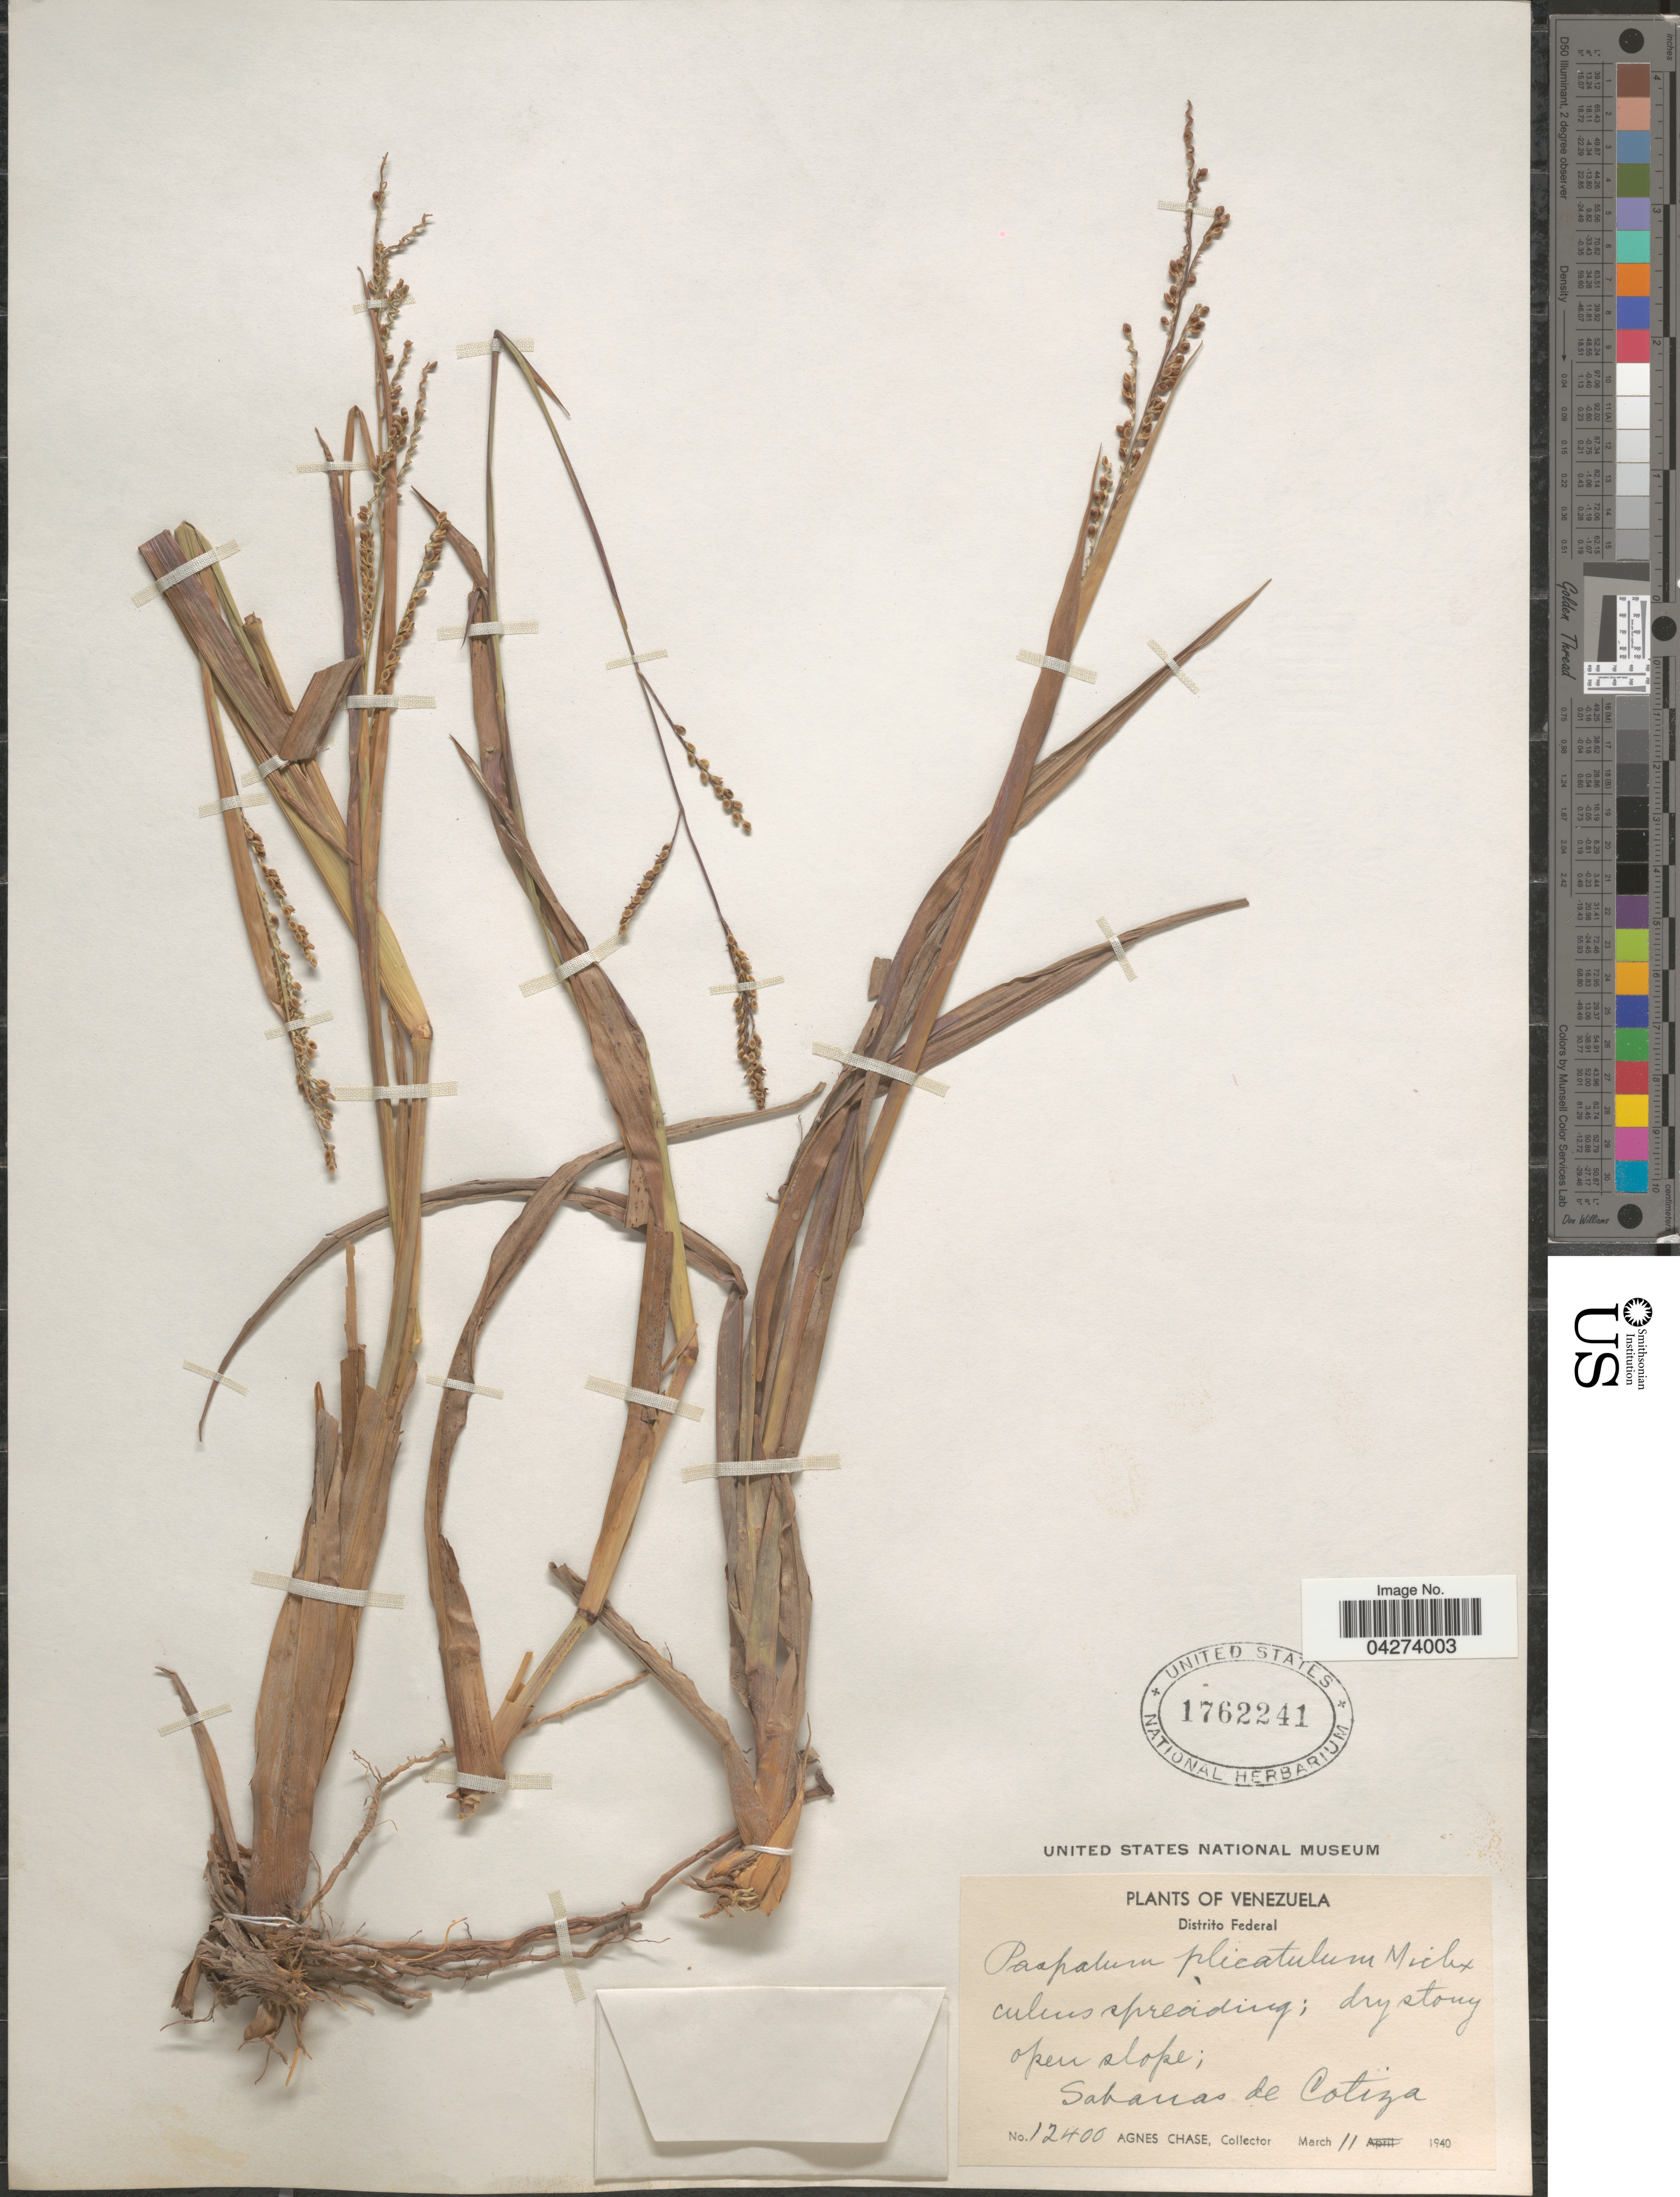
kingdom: Plantae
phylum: Tracheophyta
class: Liliopsida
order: Poales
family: Poaceae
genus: Paspalum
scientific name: Paspalum plicatulum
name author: Michx.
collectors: A. Chase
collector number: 12400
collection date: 1940-03-11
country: Venezuela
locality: Distrito Federal. Sabanas de Cotiza.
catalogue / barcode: US 1762241